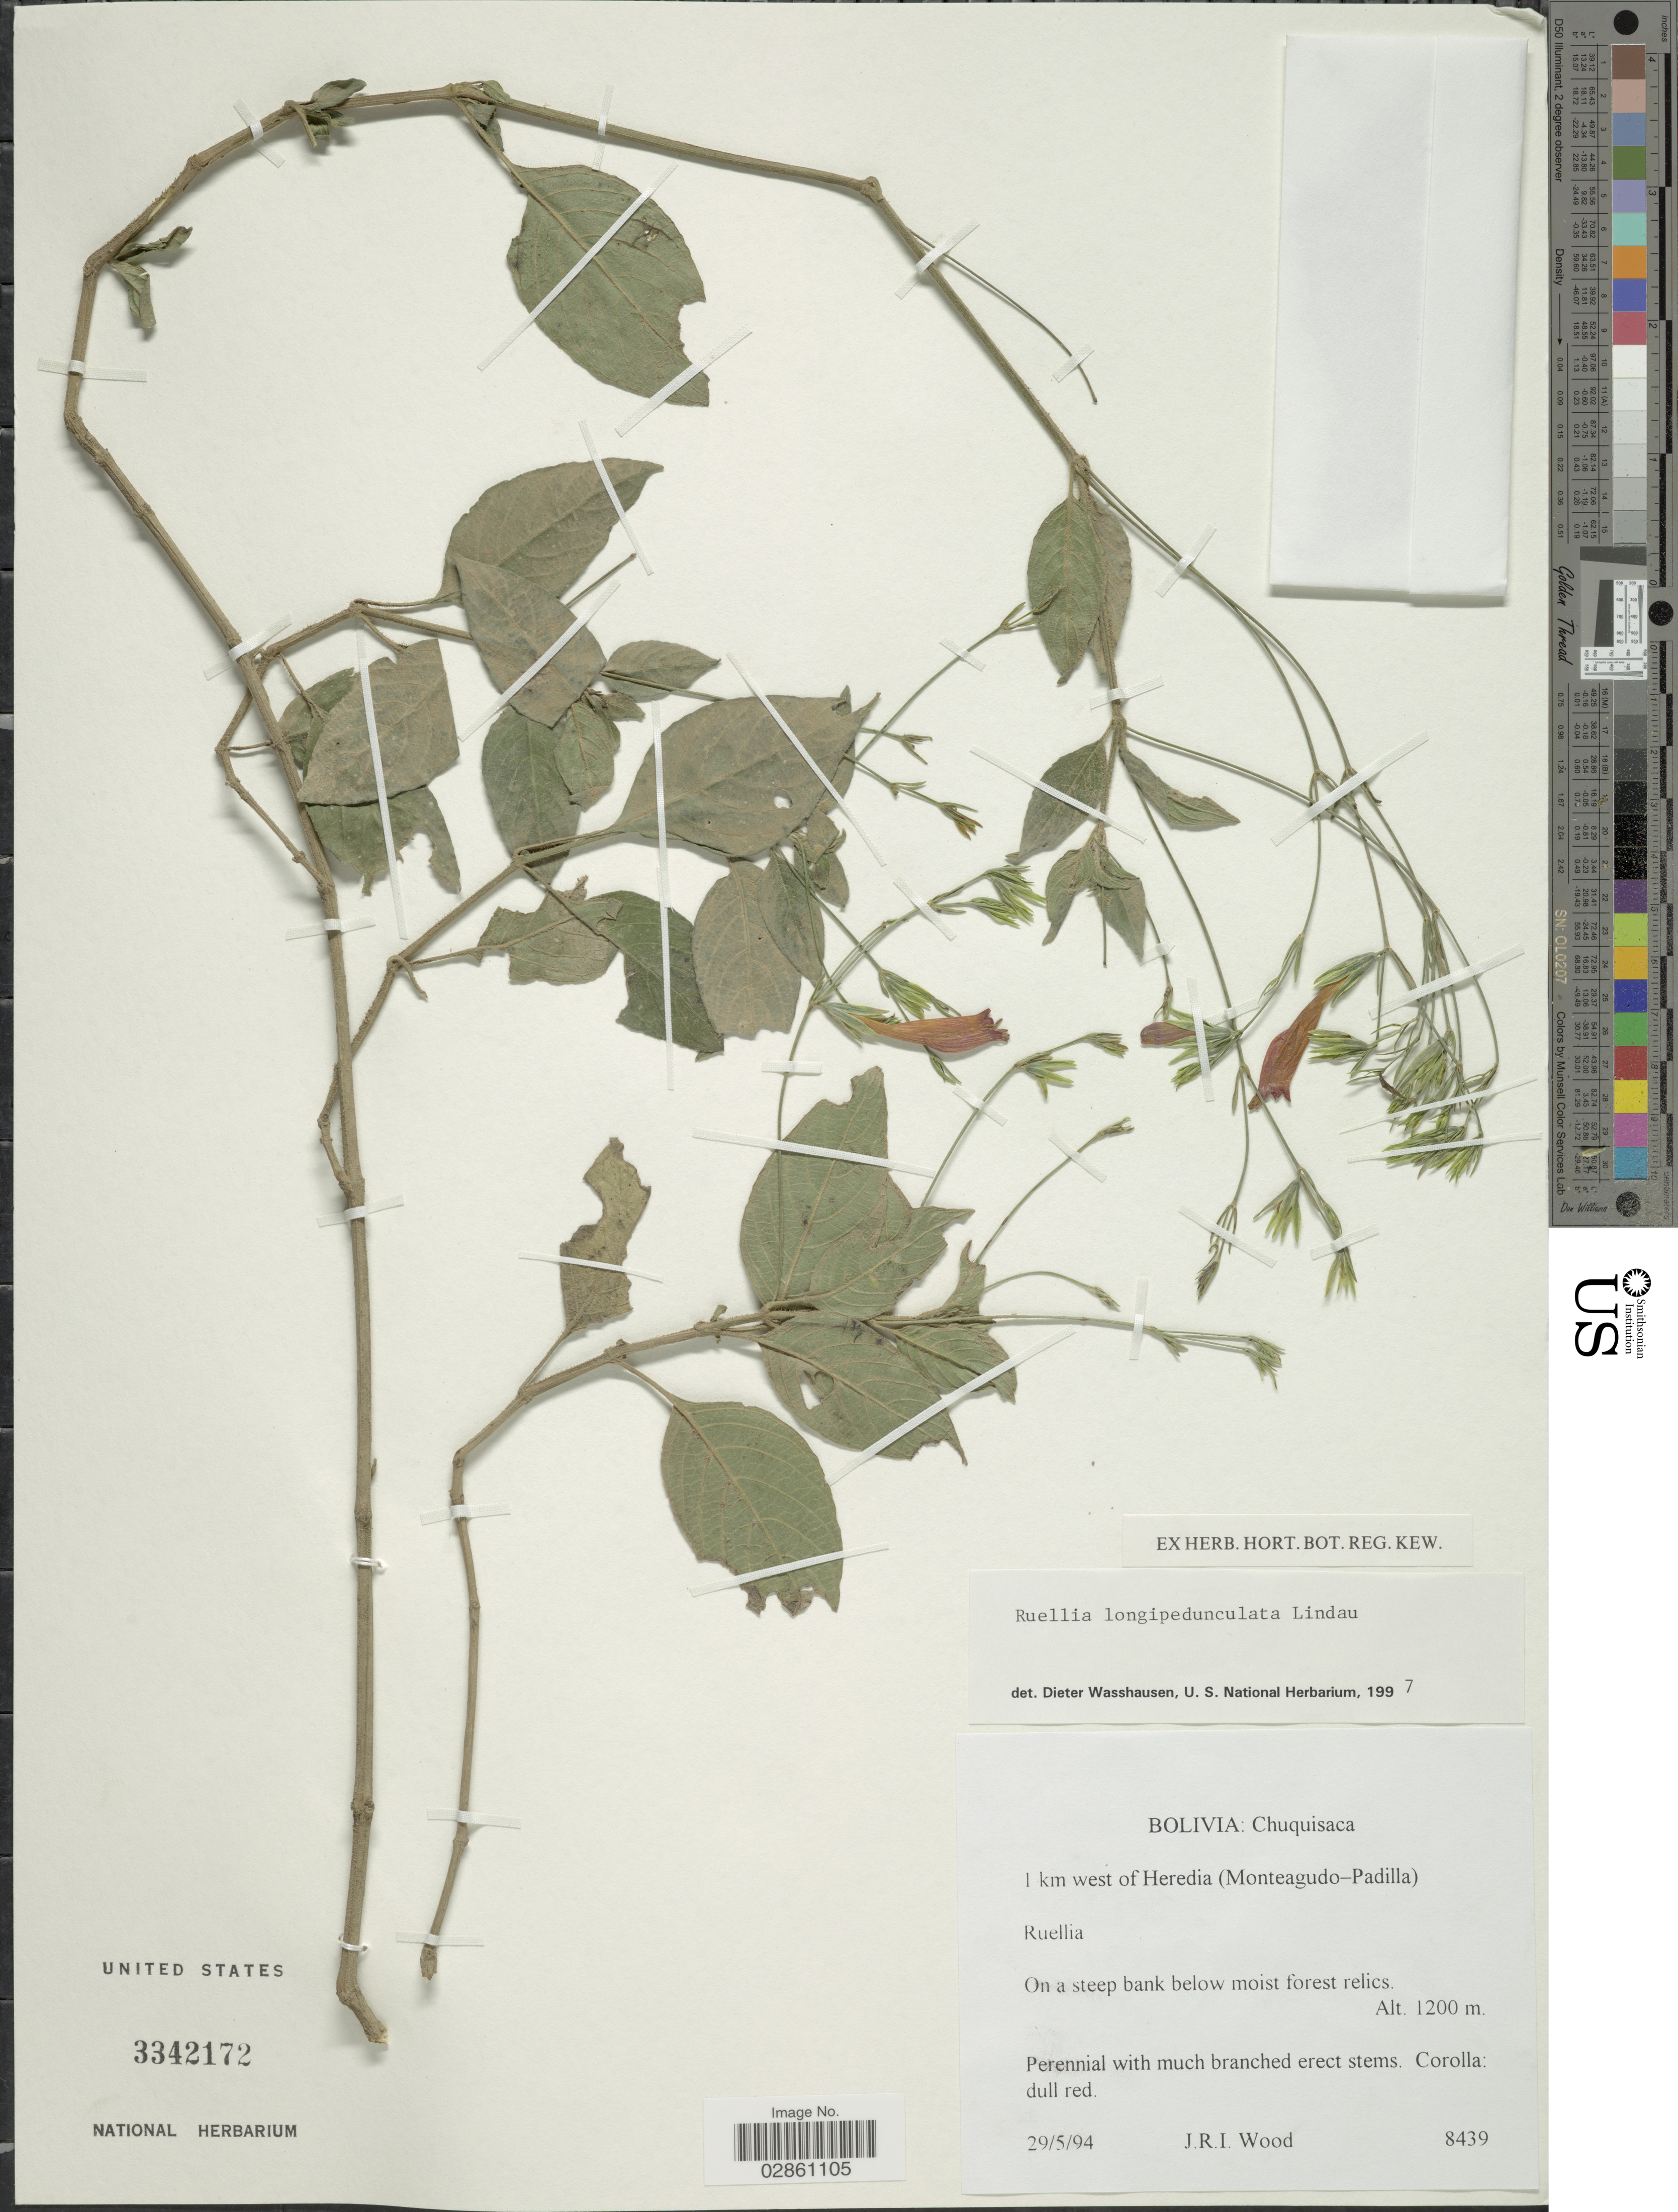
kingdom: Plantae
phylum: Tracheophyta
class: Magnoliopsida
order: Lamiales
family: Acanthaceae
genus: Ruellia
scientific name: Ruellia longipedunculata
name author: Lindau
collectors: J. R. I. Wood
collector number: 8439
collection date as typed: Transcribed d/m/y: 29/5/94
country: Bolivia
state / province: Chuquisaca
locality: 1 km west of Heredia (Monteagudo- Padilla).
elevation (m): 1200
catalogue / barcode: US 3342172